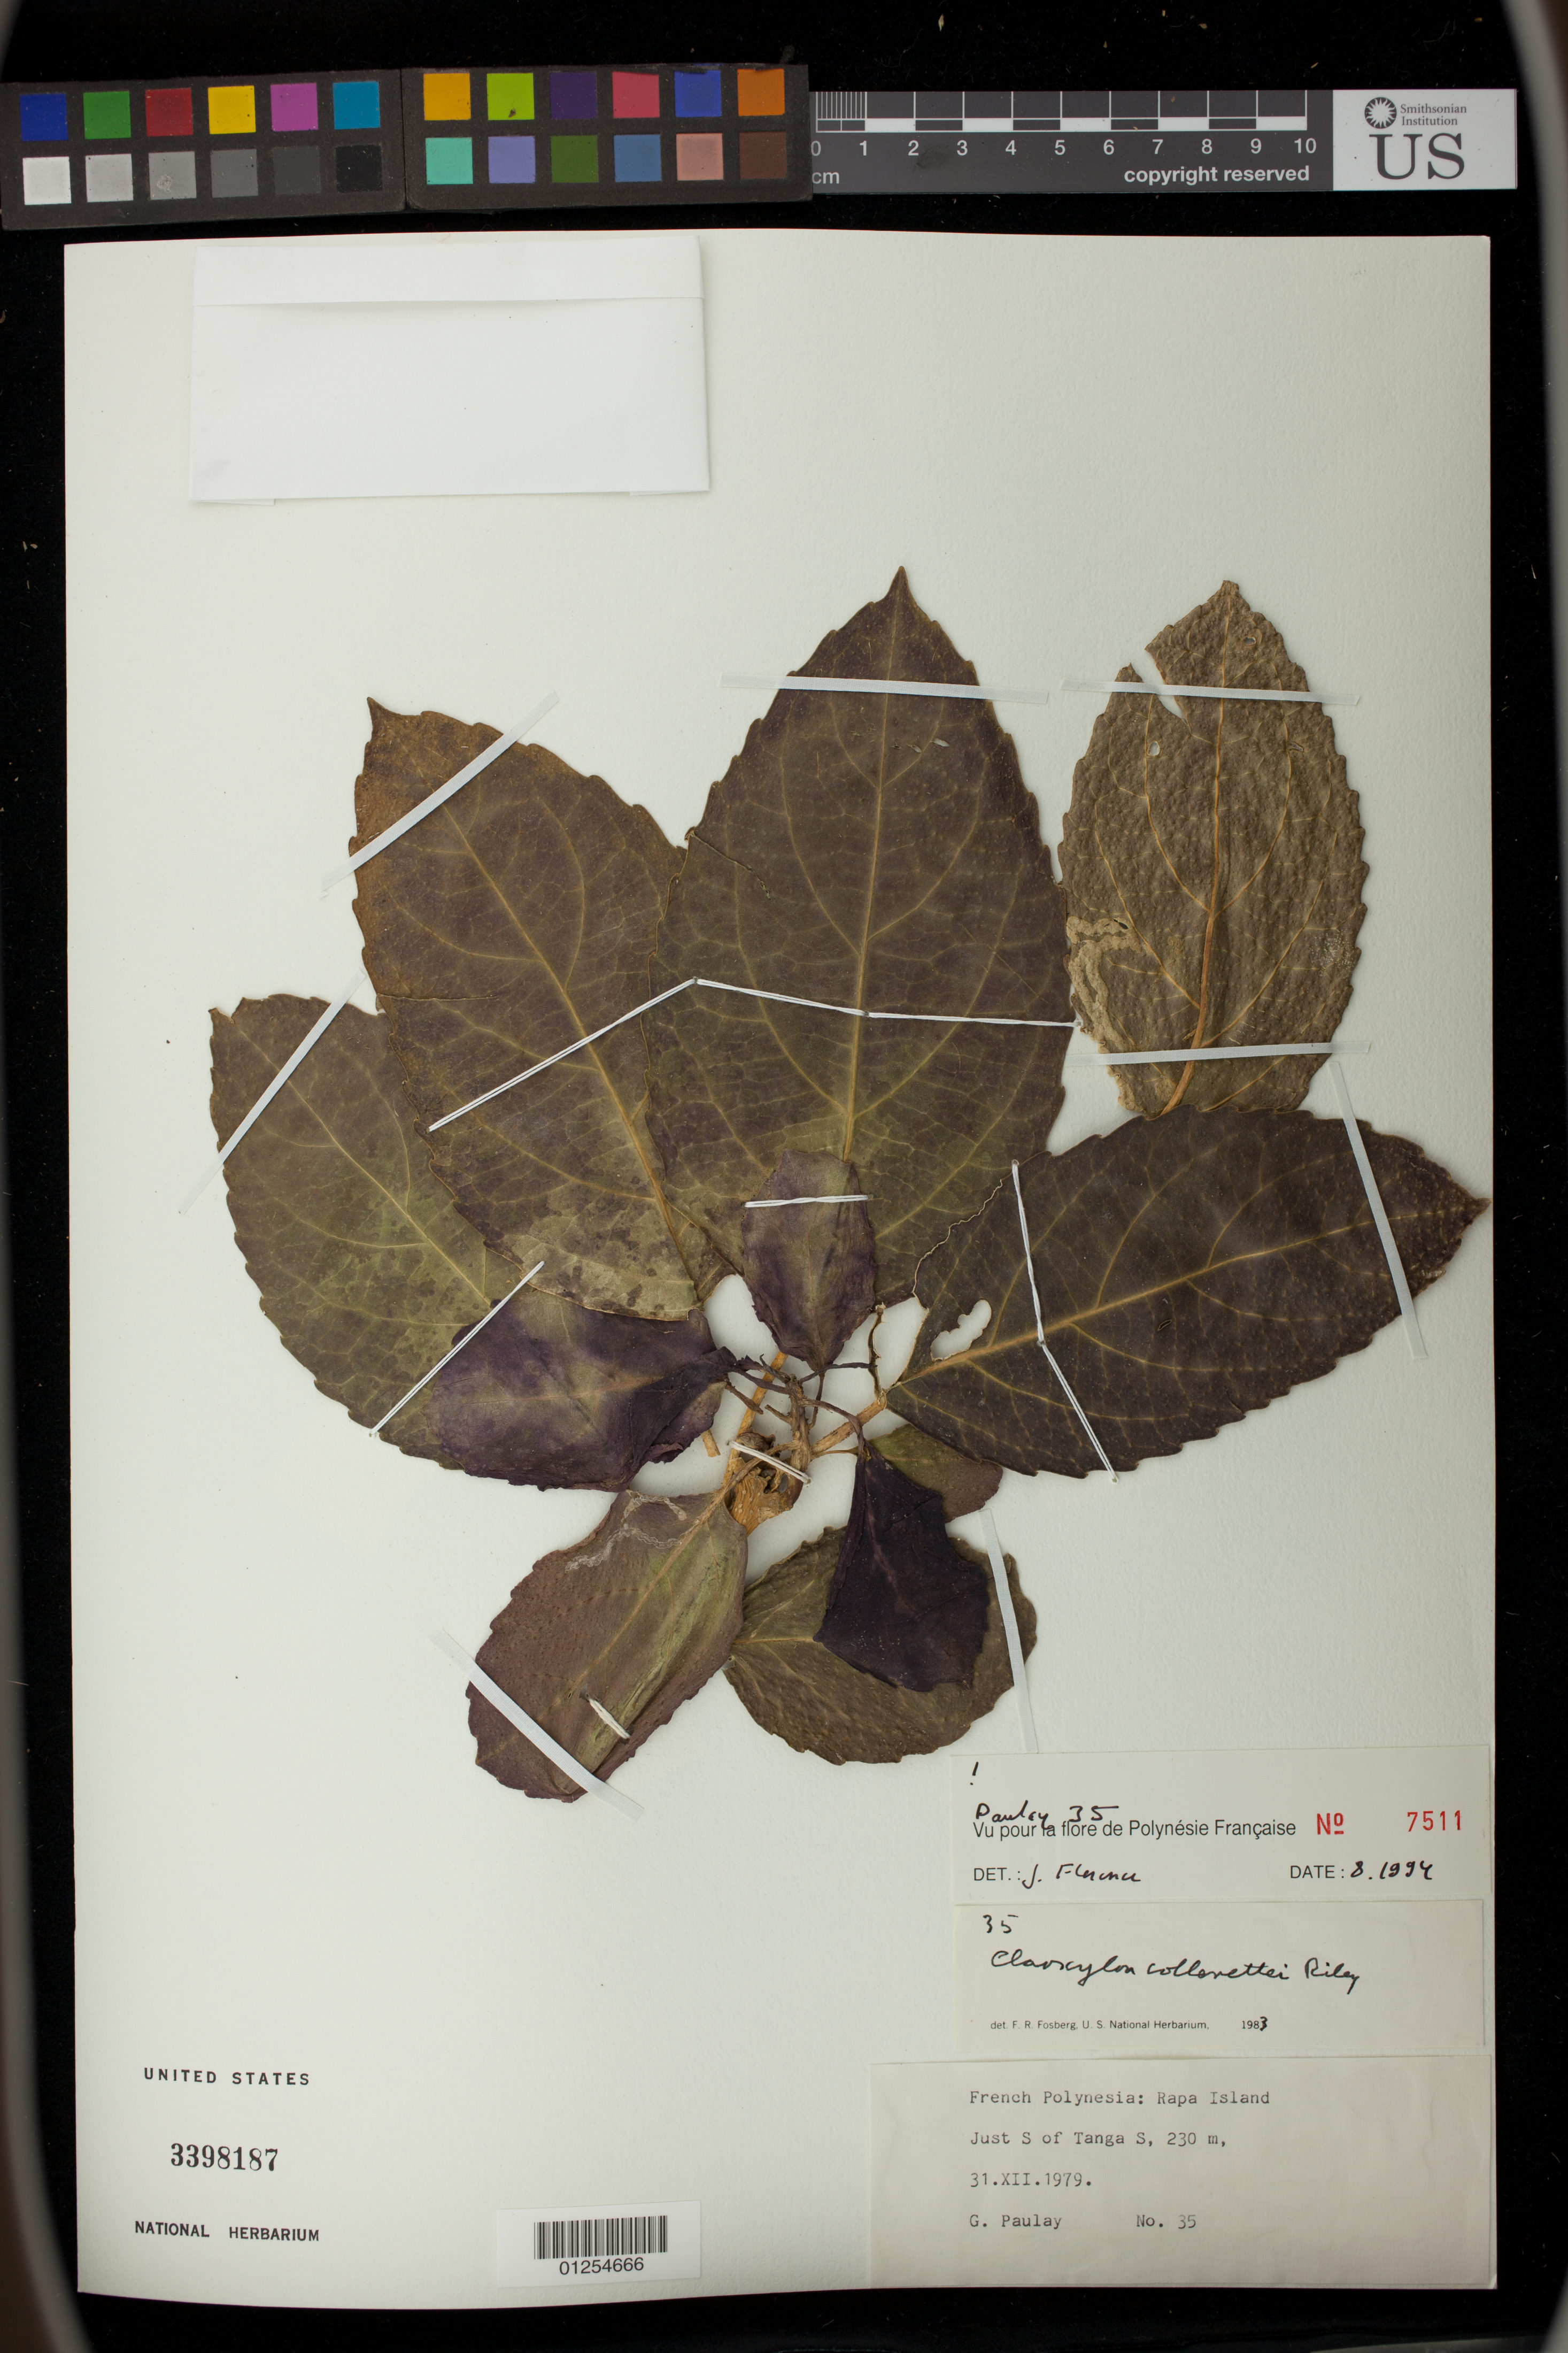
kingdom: Plantae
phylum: Tracheophyta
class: Magnoliopsida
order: Malpighiales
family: Euphorbiaceae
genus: Claoxylon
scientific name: Claoxylon collenettei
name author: Riley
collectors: G. Paulay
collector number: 35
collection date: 1979-12-31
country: French Polynesia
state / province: Rapa Island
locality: Just S of Tanga S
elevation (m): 230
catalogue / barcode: US 3398187